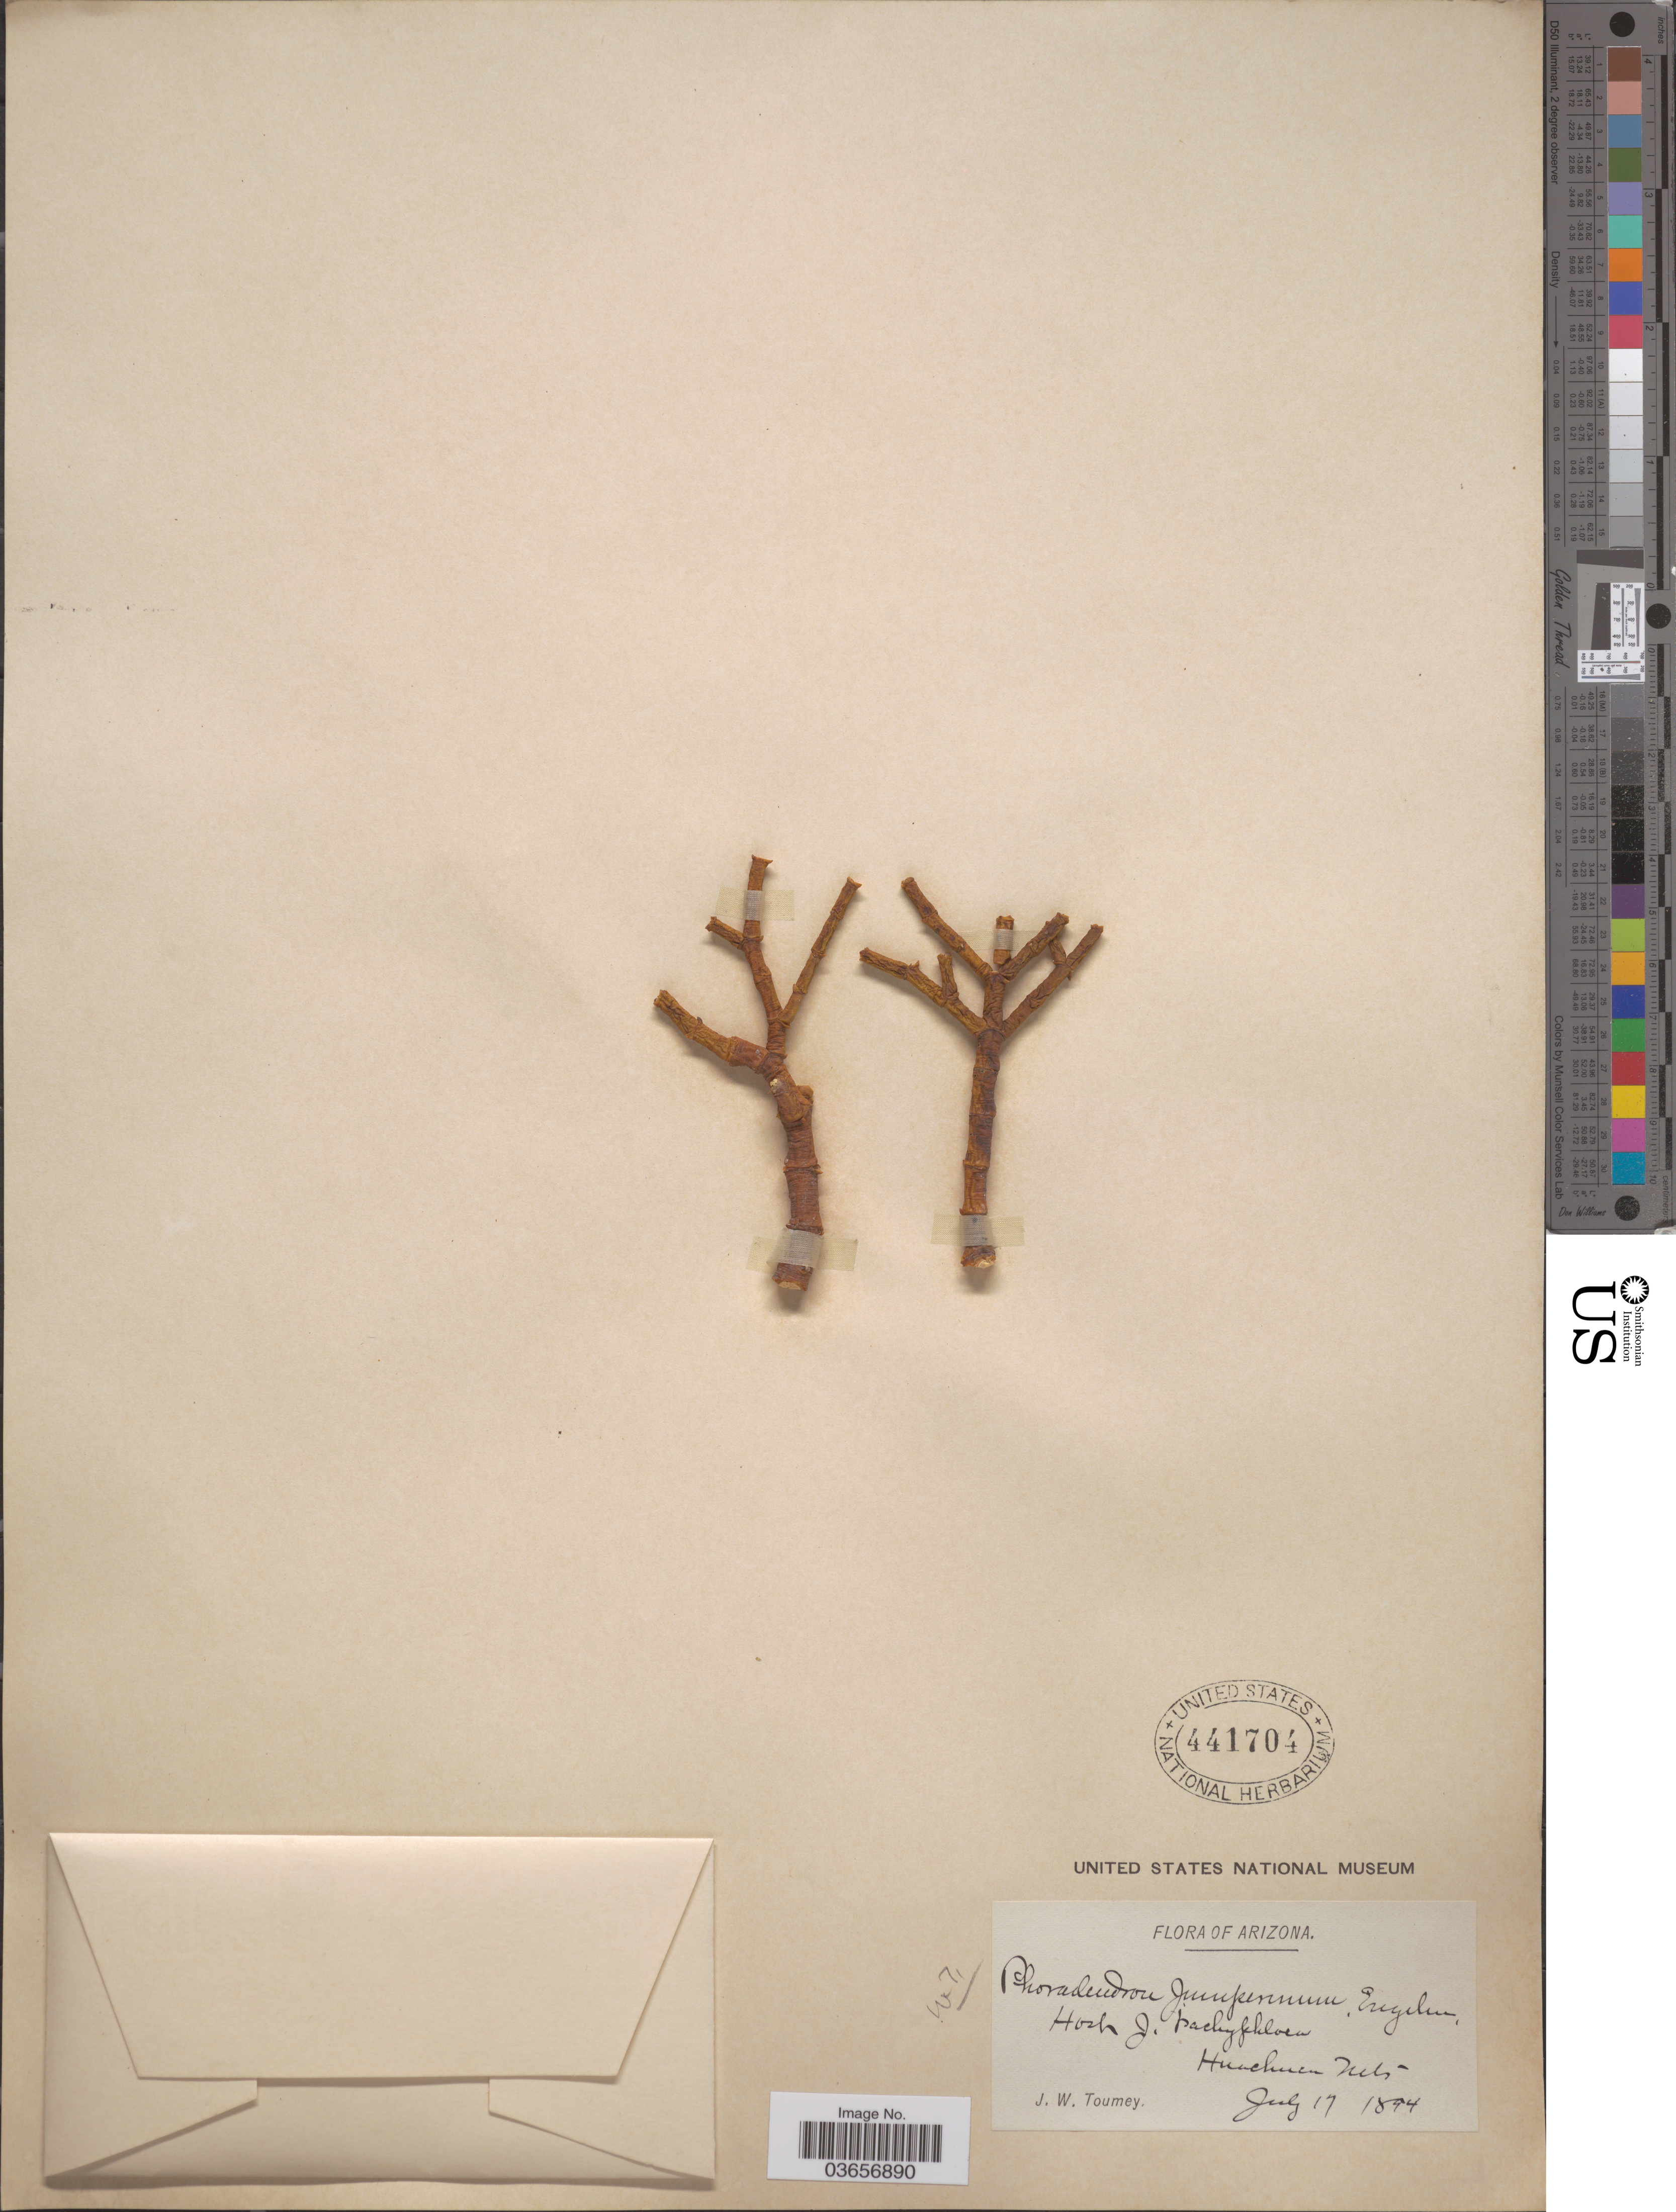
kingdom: Plantae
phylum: Tracheophyta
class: Magnoliopsida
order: Santalales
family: Viscaceae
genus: Phoradendron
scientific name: Phoradendron juniperinum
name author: Engelm. ex A. Gray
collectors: J. W. Toumey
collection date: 1894-07-17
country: United States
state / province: Arizona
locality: Huachuca Mts.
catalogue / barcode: US 441704